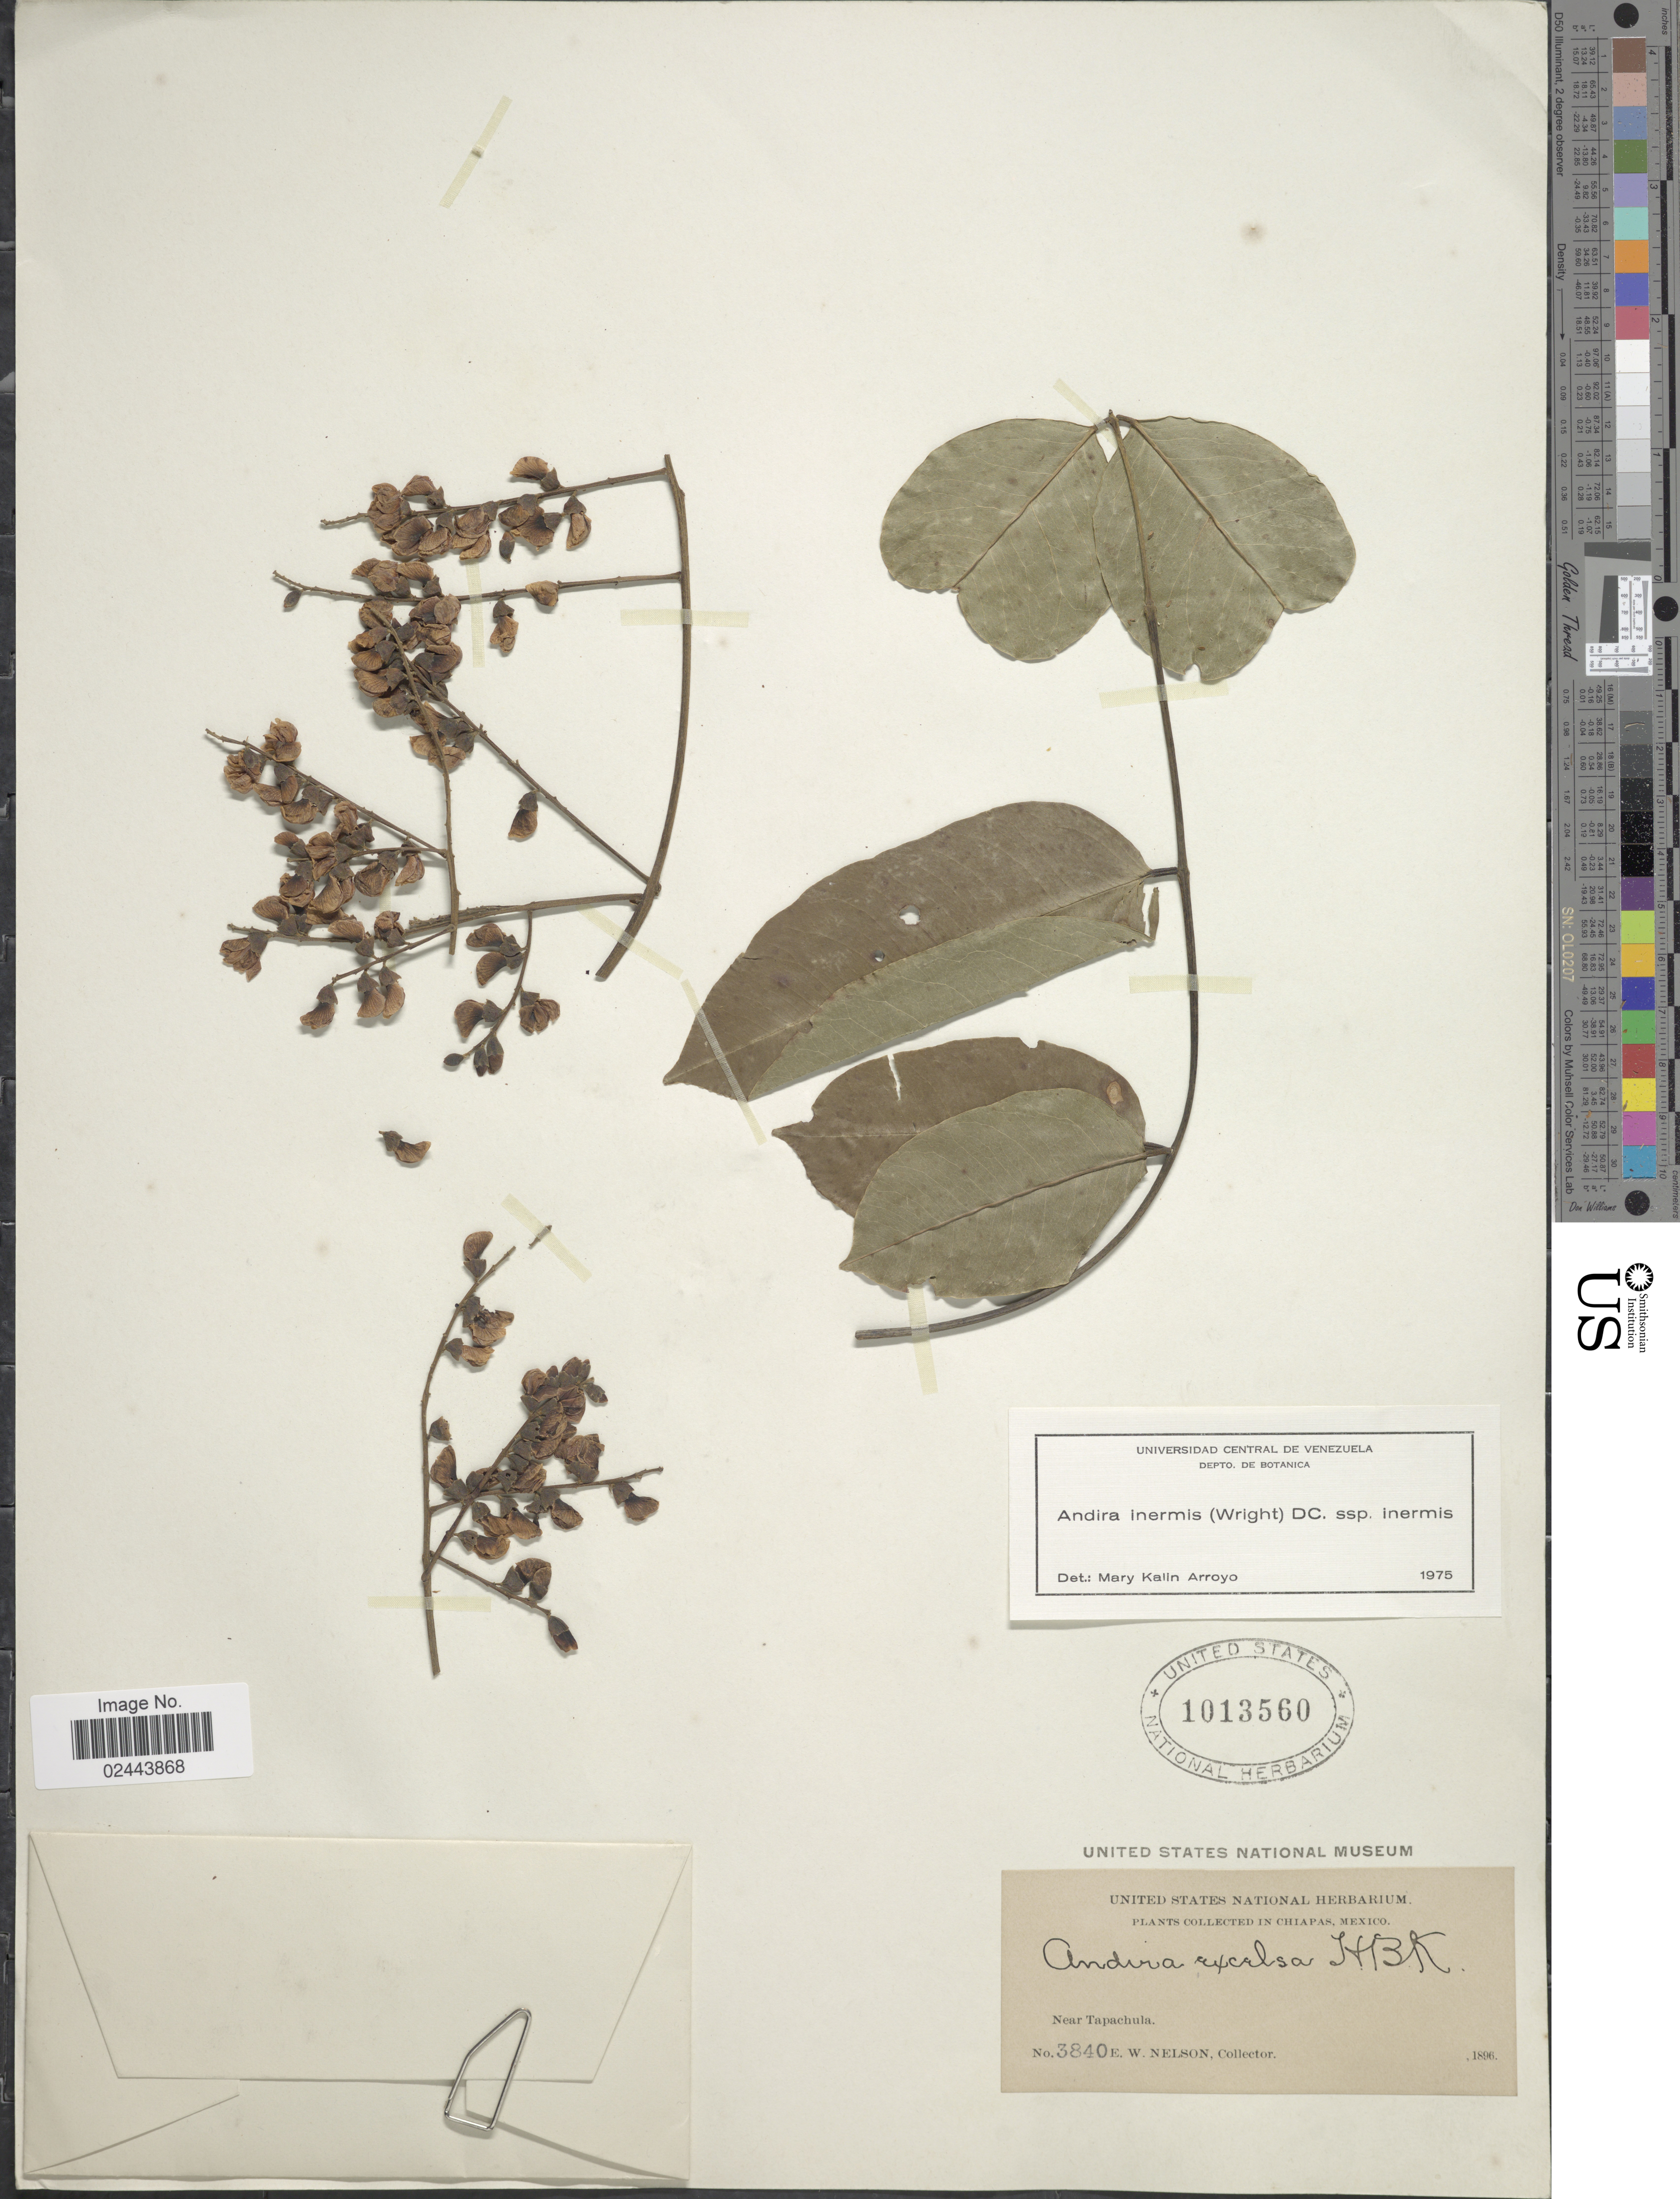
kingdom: Plantae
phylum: Tracheophyta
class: Magnoliopsida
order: Fabales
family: Fabaceae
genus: Andira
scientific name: Andira inermis subsp. inermis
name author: (W. Wright) Kunth ex DC.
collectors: E. W. Nelson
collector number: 3840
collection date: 1896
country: Mexico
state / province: Chiapas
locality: Near Tapachula.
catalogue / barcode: US 1013560